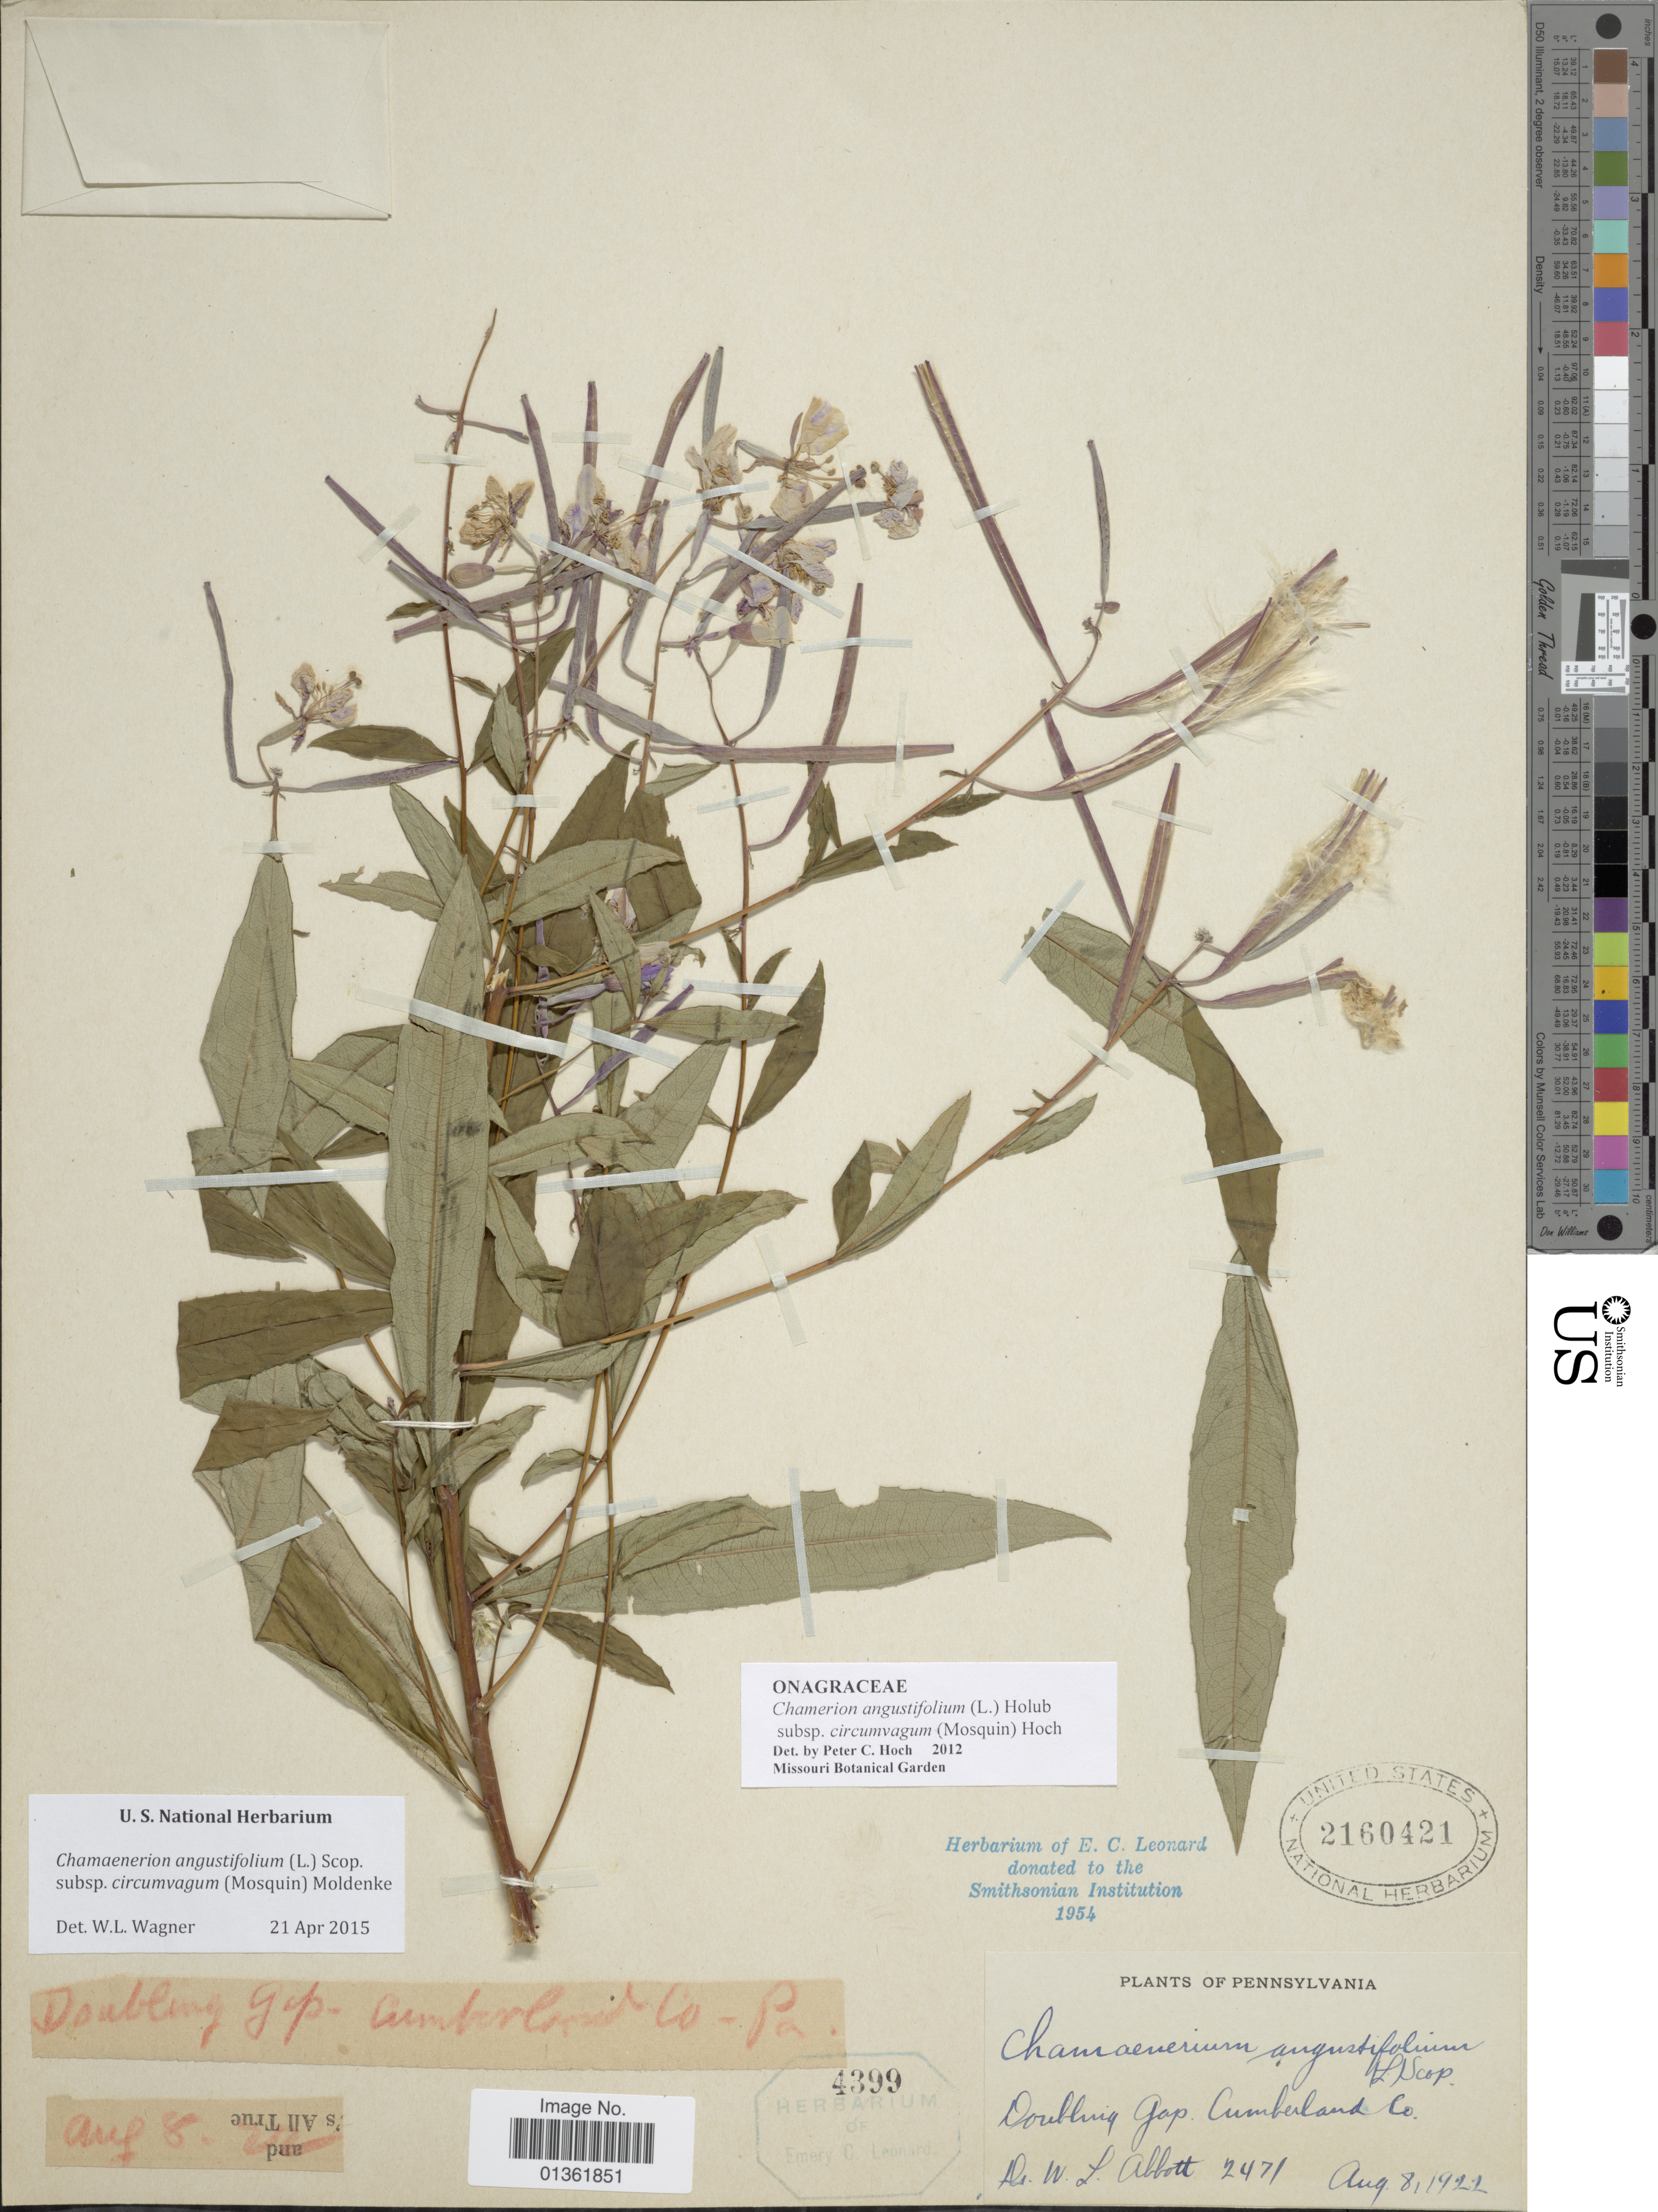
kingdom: Plantae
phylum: Tracheophyta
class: Magnoliopsida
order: Myrtales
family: Onagraceae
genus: Chamaenerion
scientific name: Chamaenerion angustifolium subsp. circumvagum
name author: (Mosquin) Moldenke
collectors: W. L. Abbott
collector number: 2471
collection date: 1922-08-08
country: United States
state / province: Pennsylvania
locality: Doubling Gap, Cumberland Co.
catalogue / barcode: US 2160421